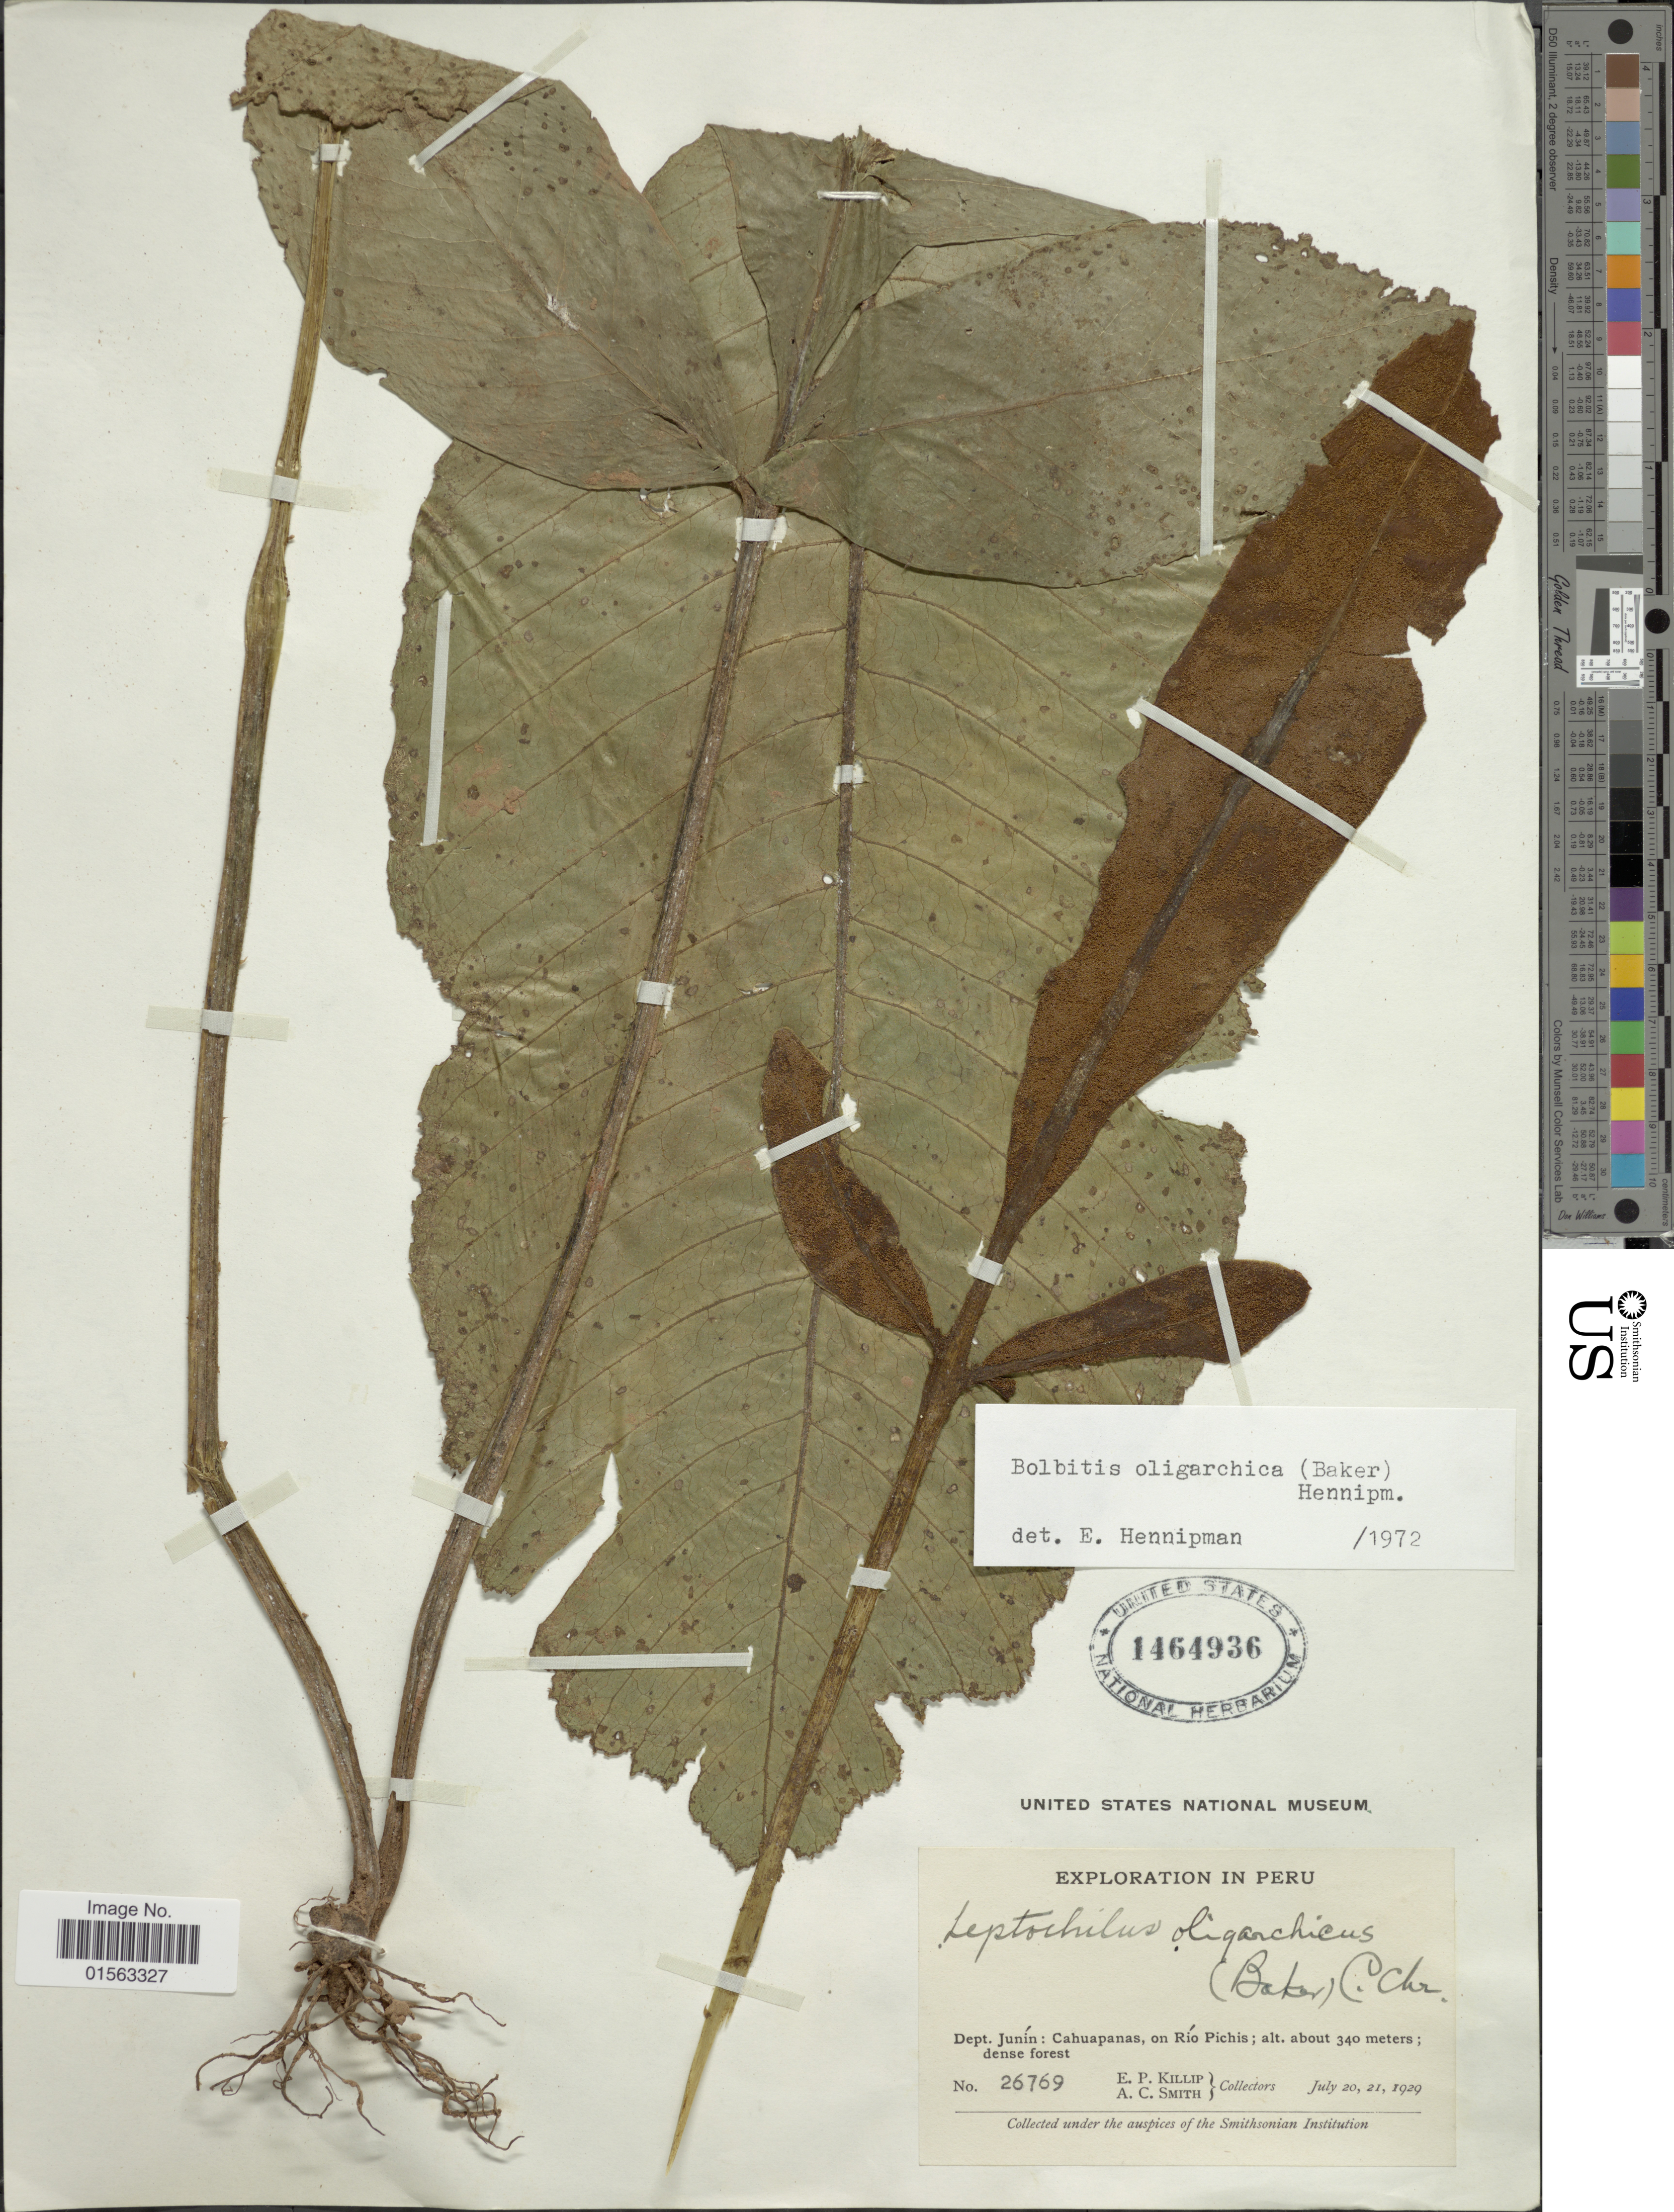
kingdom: Plantae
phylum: Tracheophyta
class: Polypodiopsida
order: Polypodiales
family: Dryopteridaceae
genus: Mickelia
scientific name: Mickelia oligarchica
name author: (Baker) R.C. Moran et al.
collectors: E. P. Killip & A. C. Smith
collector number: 26769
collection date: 1929-07-20/1929-07-21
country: Peru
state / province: Junín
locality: Dept. Junin: Cahuapanas, on Rio Pichis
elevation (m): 340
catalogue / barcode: US 1464936